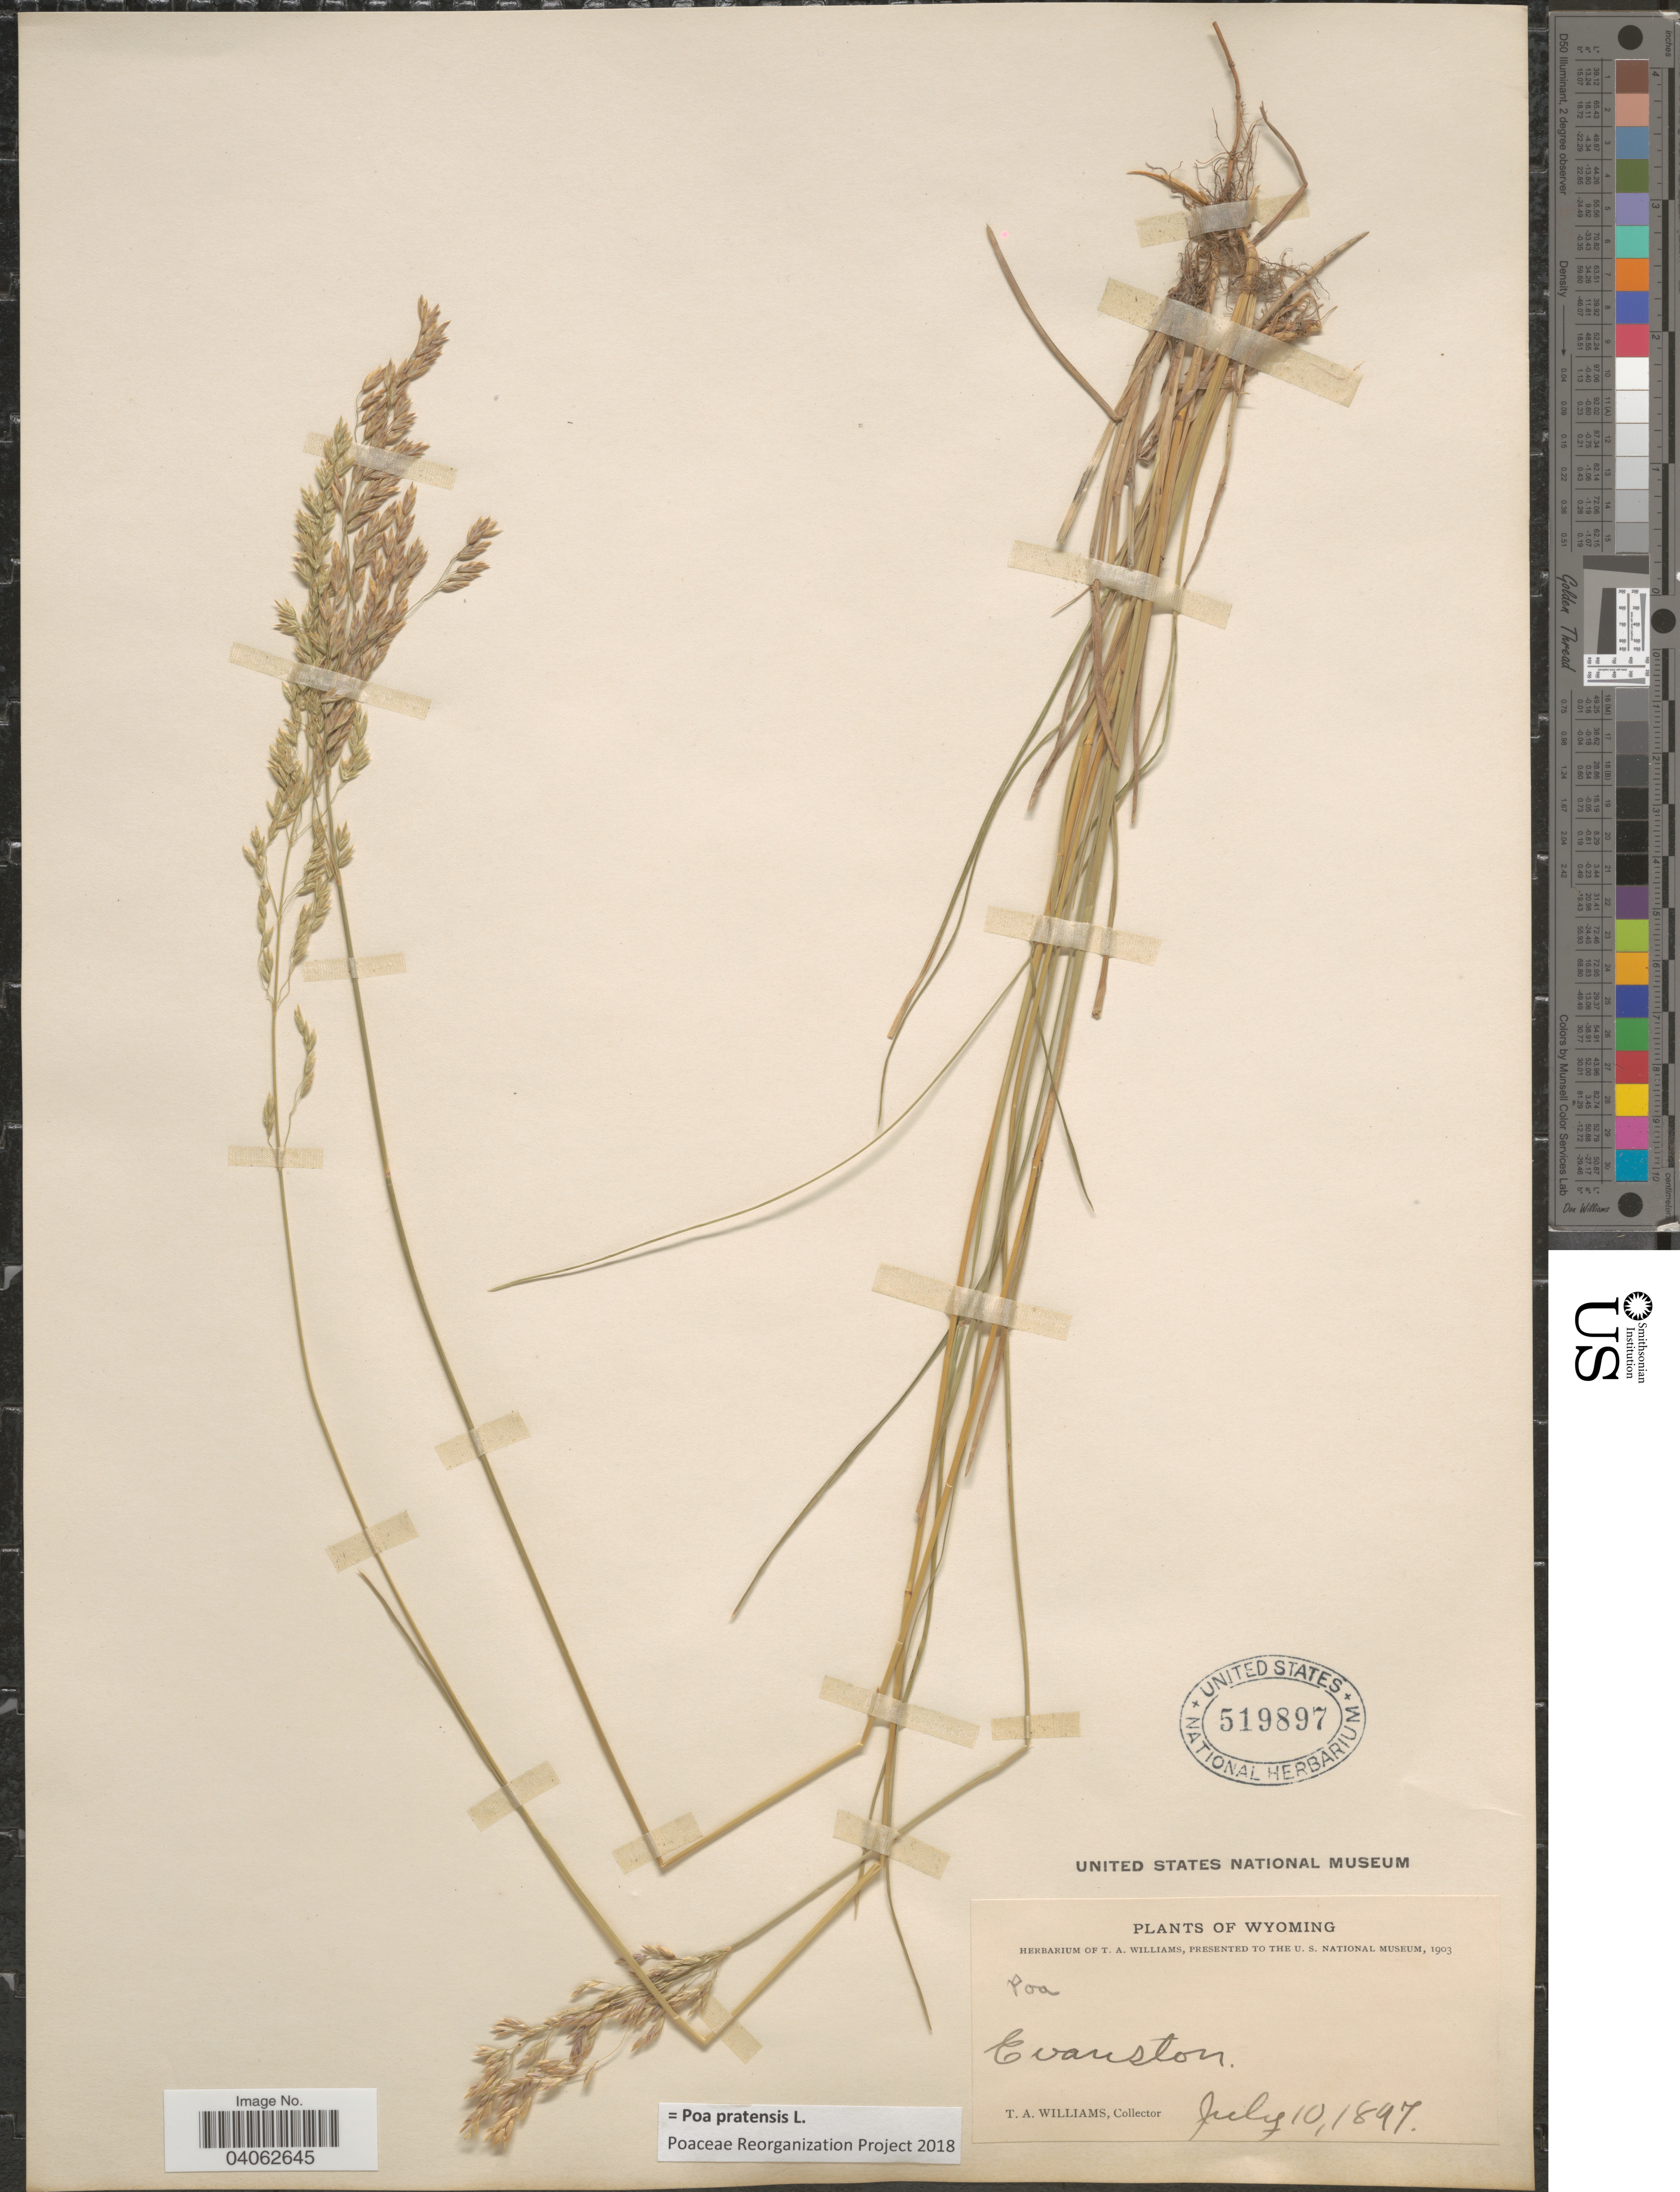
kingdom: Plantae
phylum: Tracheophyta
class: Liliopsida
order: Poales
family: Poaceae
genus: Poa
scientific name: Poa pratensis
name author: L.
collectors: T. Williams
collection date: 1897-07-10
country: United States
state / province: Wyoming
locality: Evanston.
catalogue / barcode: US 519897